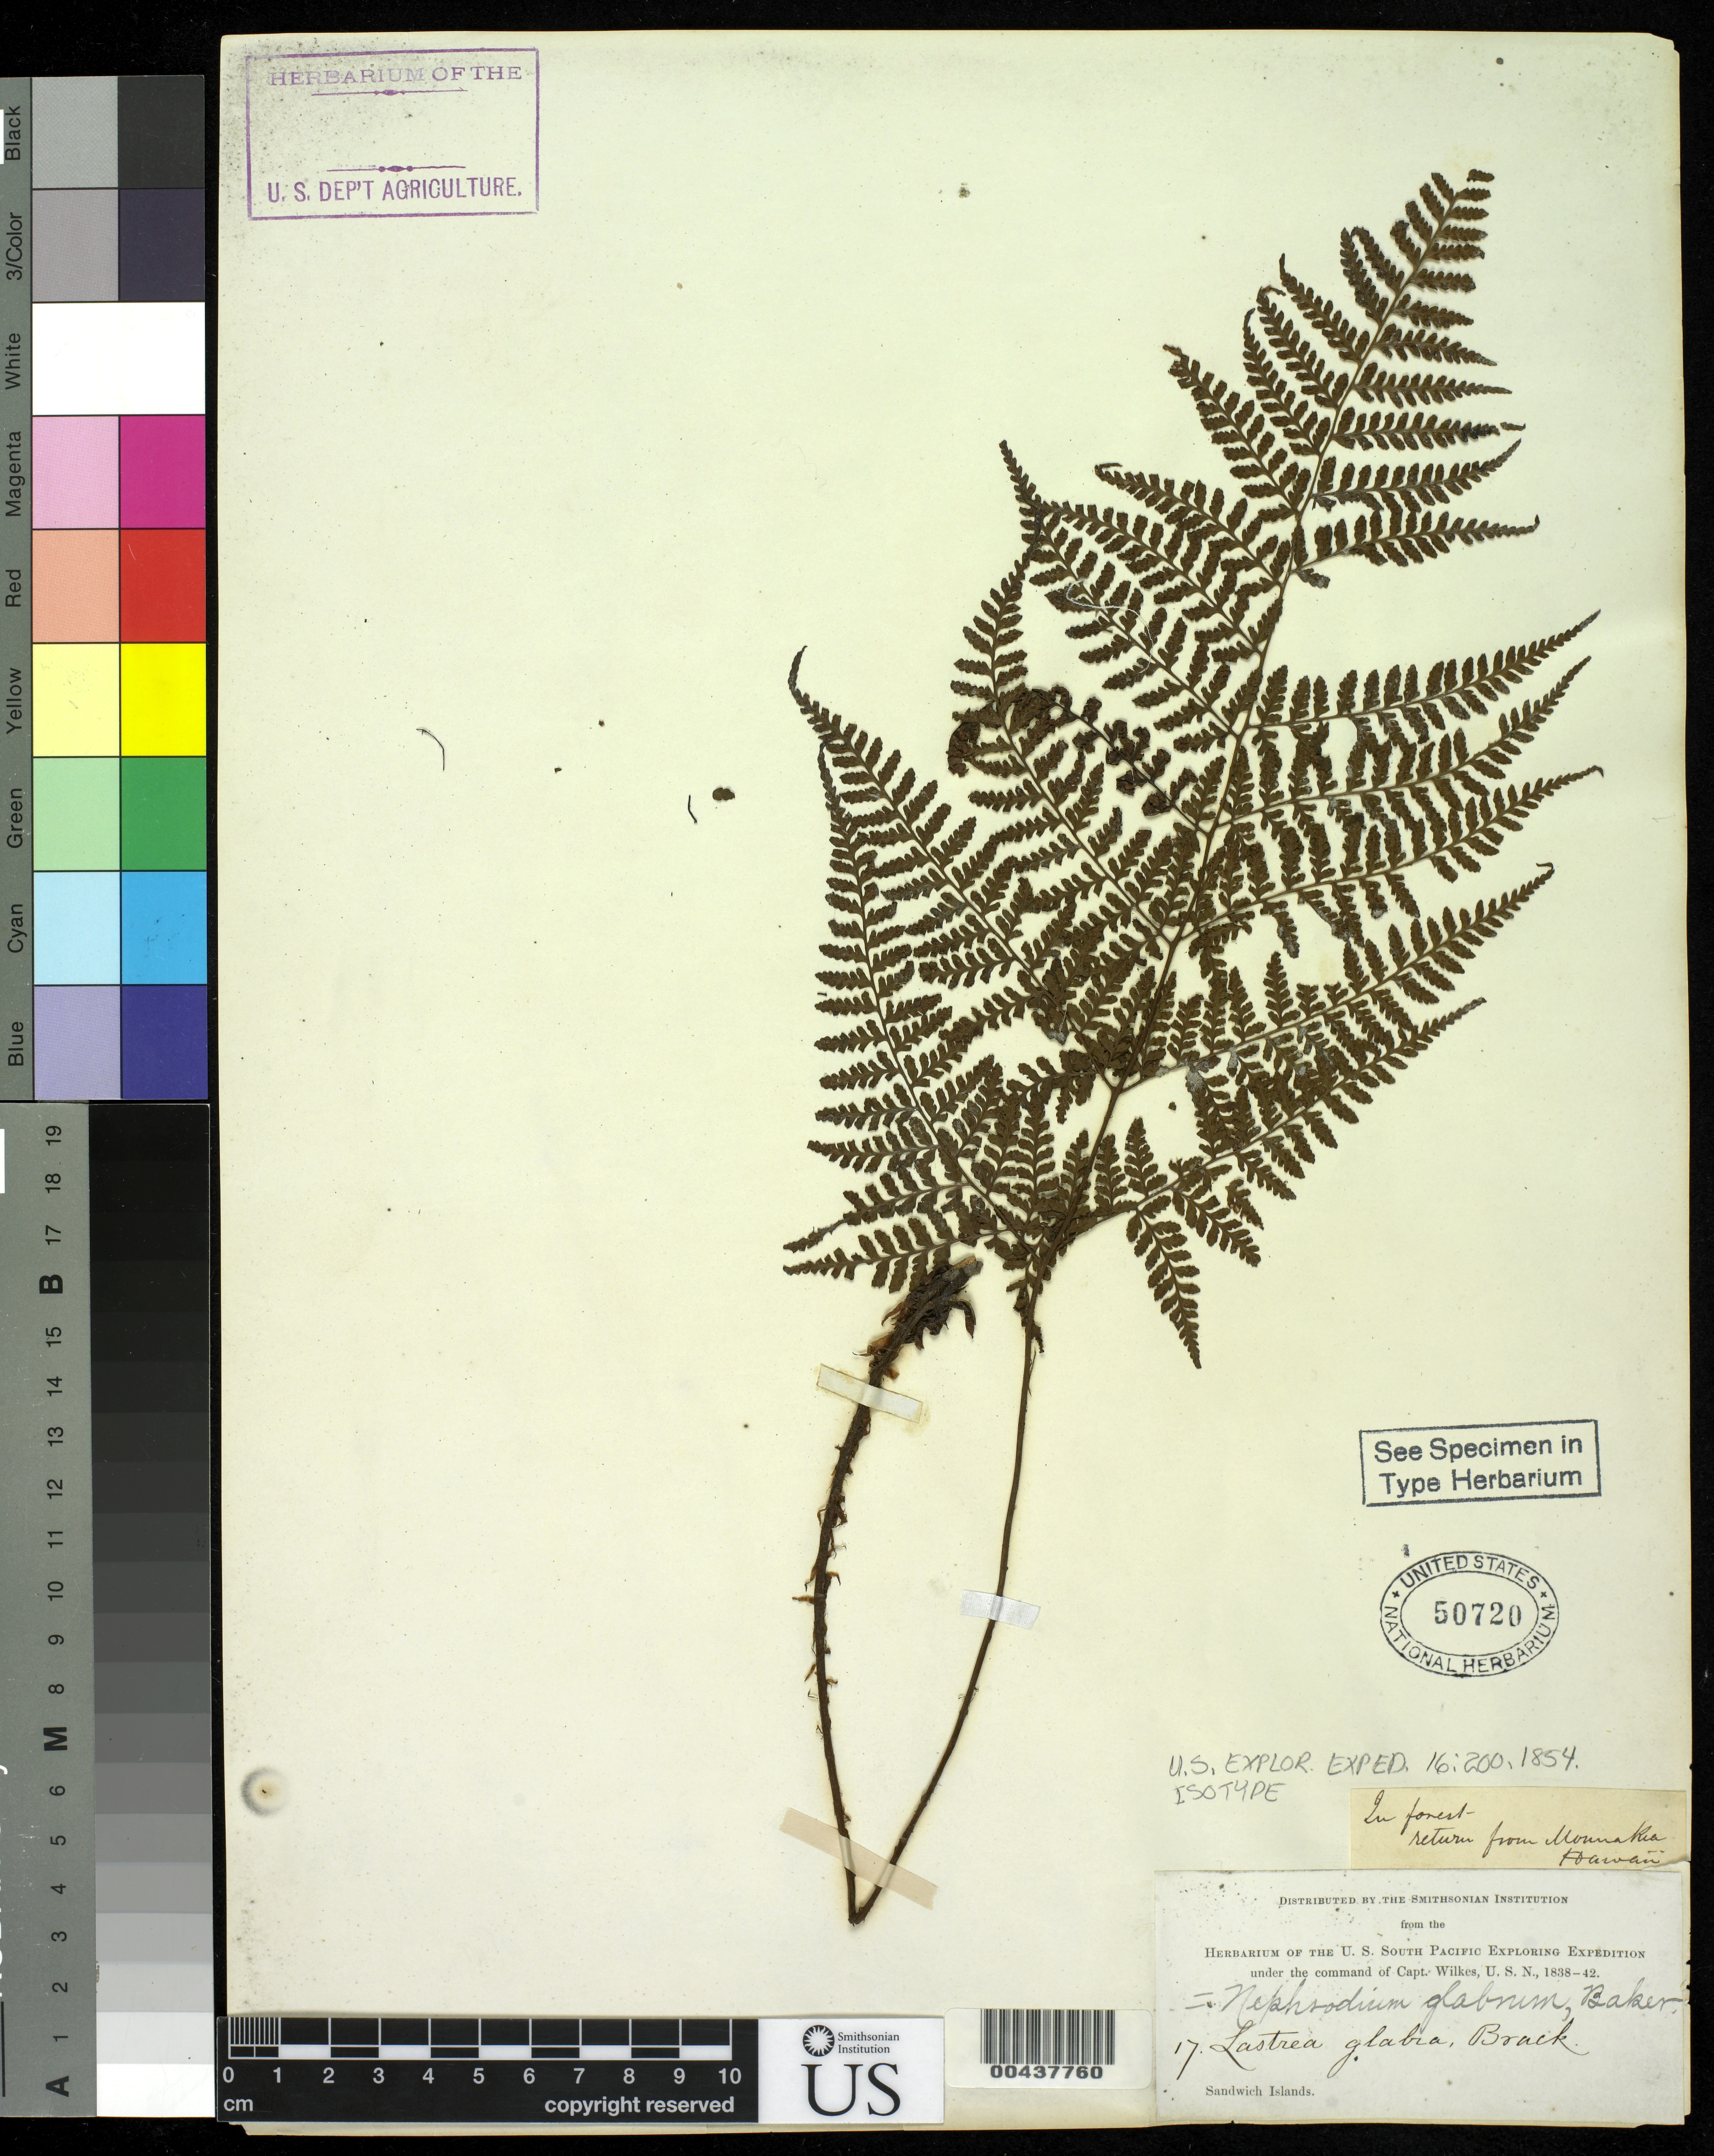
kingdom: Plantae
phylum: Tracheophyta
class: Polypodiopsida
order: Polypodiales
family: Thelypteridaceae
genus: Lastrea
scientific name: Lastrea glabra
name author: Brack. in Wilkes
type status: Isosyntype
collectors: Wilkes Explor. Exped.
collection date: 1838/1842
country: United States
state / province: Hawaii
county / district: Hawaii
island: Hawaii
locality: in forest return from Mouma Kea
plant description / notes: Annotated (unsigned, undated; D. Arculus script) as "isotype" and previously recorded as holotype, but US has 2 original sheets (USNH 50719, 50720) which are probably syntypes. Protologue, "Hab. Sandwich Islands: in elevated forest lands of Hawaii and Oahu."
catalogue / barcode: US 50720